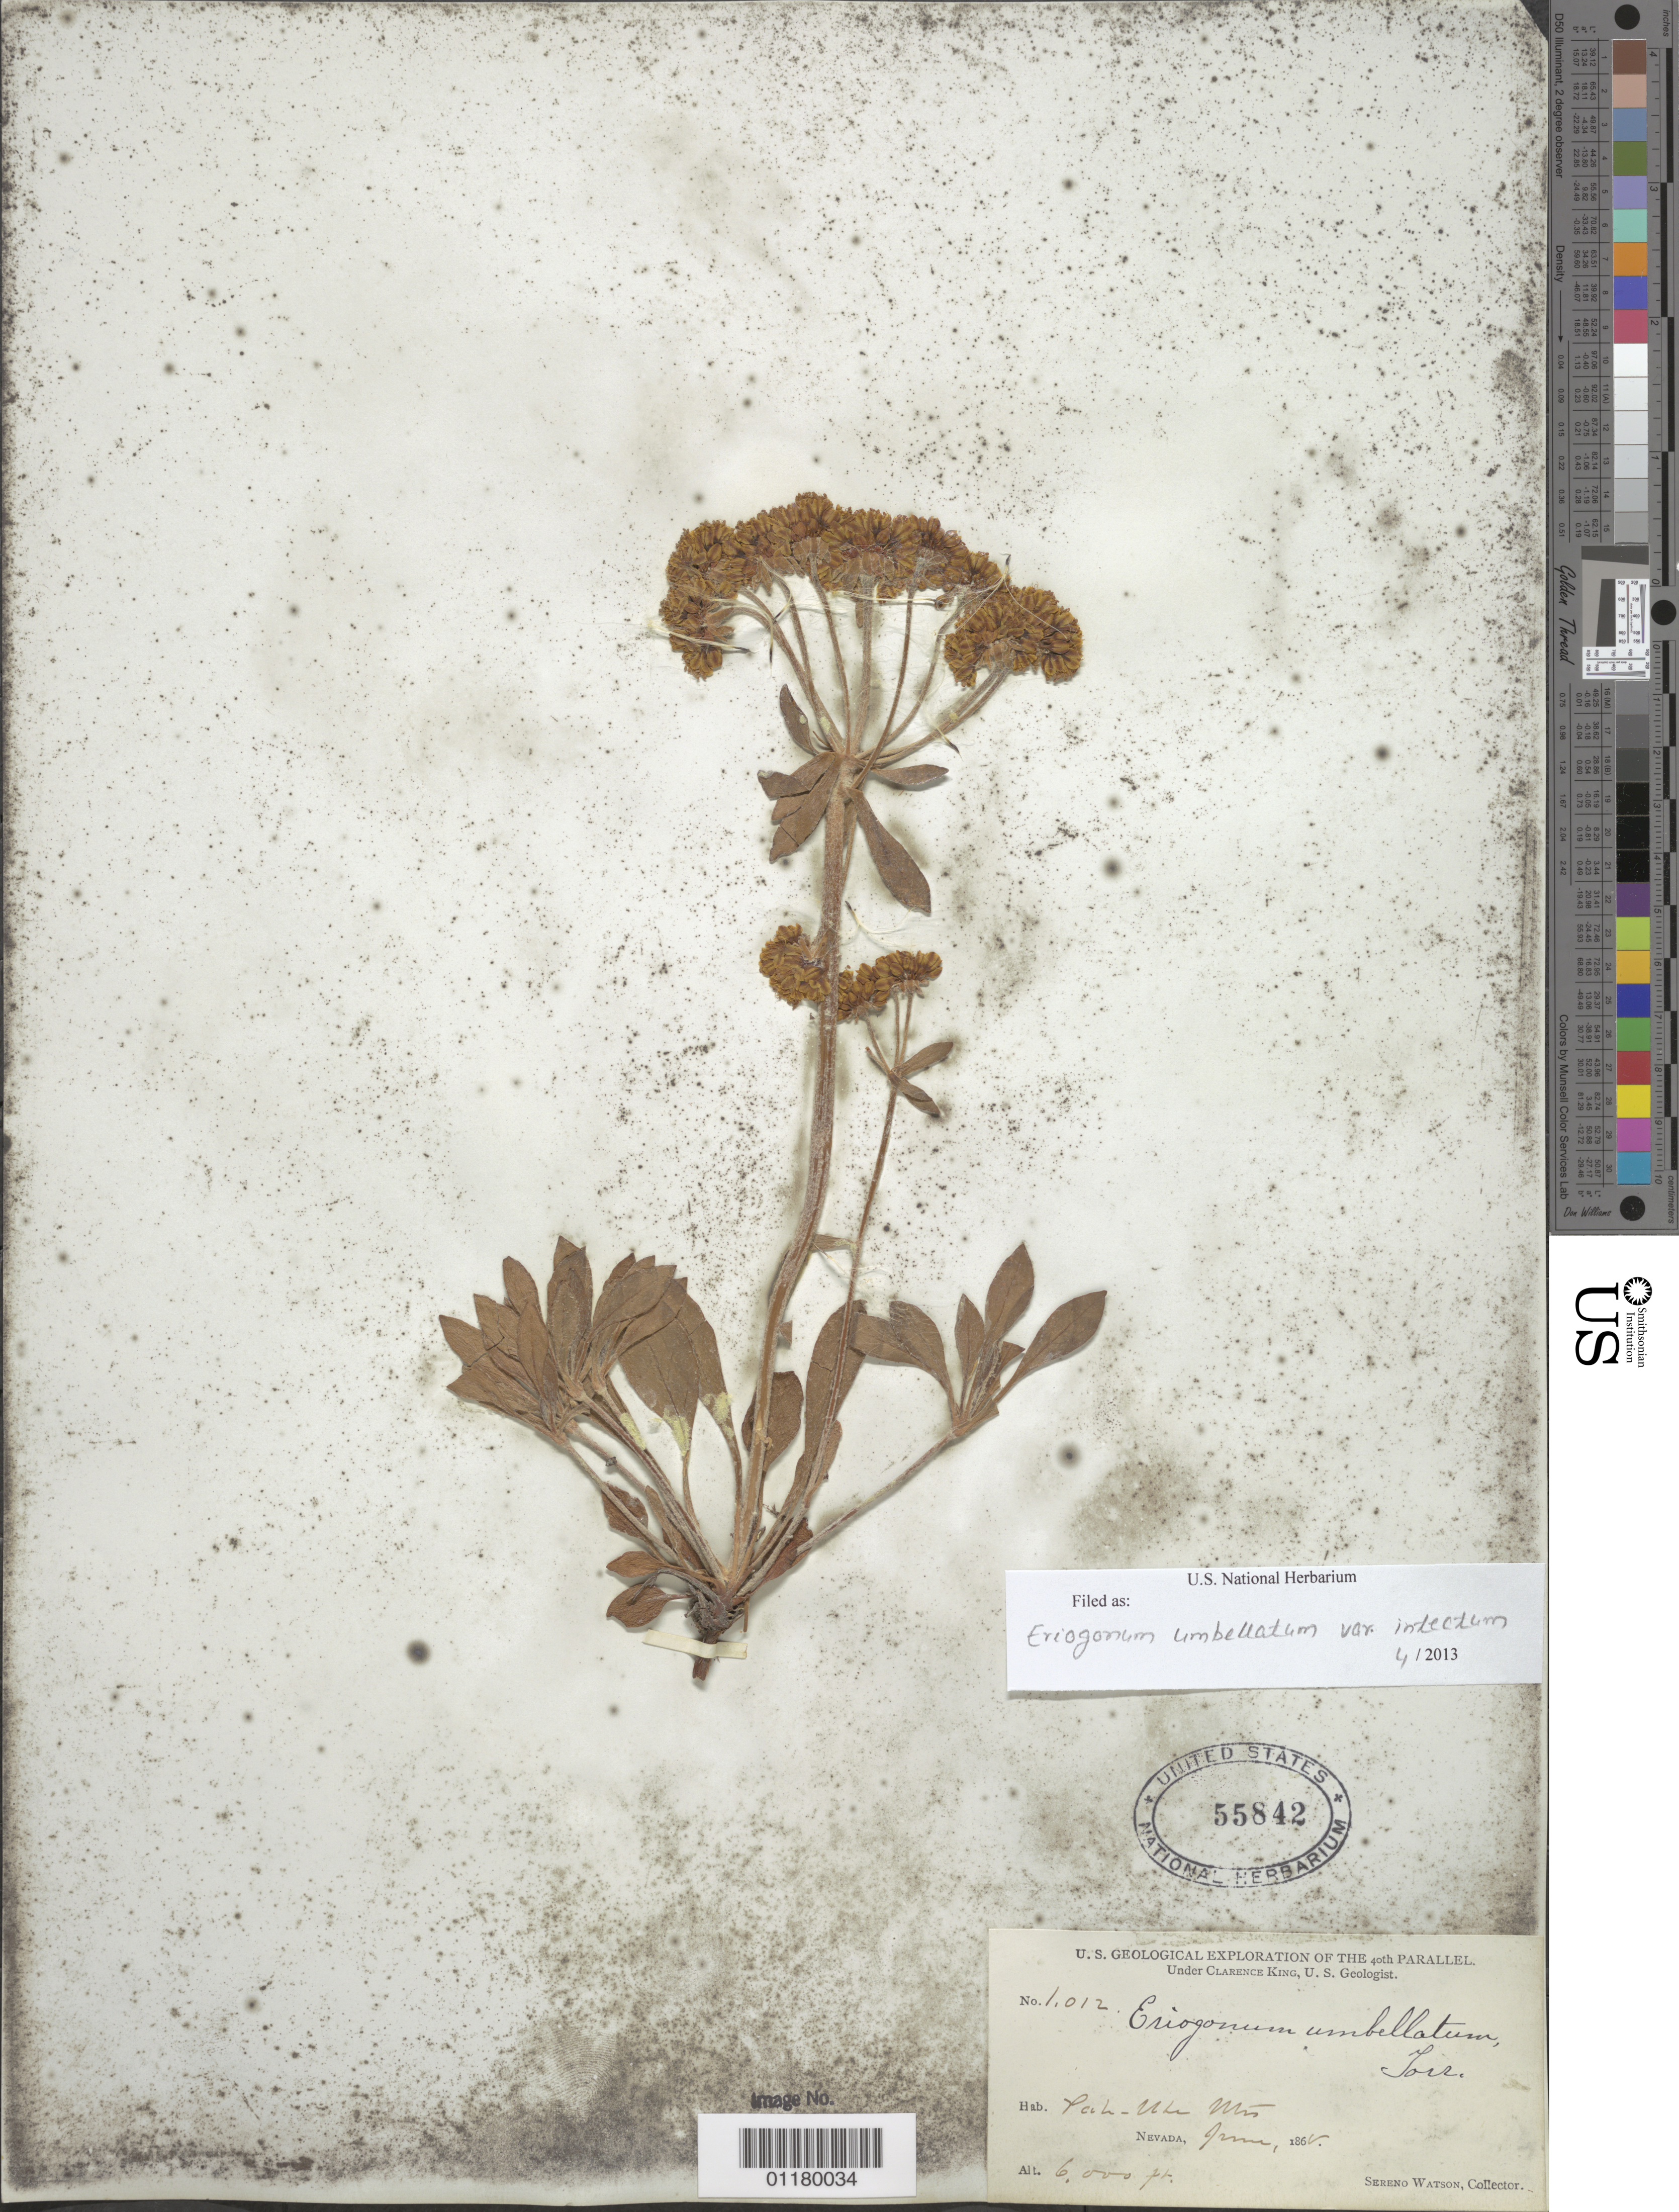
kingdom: Plantae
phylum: Tracheophyta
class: Magnoliopsida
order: Caryophyllales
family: Polygonaceae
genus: Eriogonum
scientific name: Eriogonum umbellatum var. intectum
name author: A. Nelson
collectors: S. Watson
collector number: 1012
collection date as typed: Jun 1868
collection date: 1868-06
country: United States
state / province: Nevada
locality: Pah-hue Mountains.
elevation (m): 1829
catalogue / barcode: US 55842